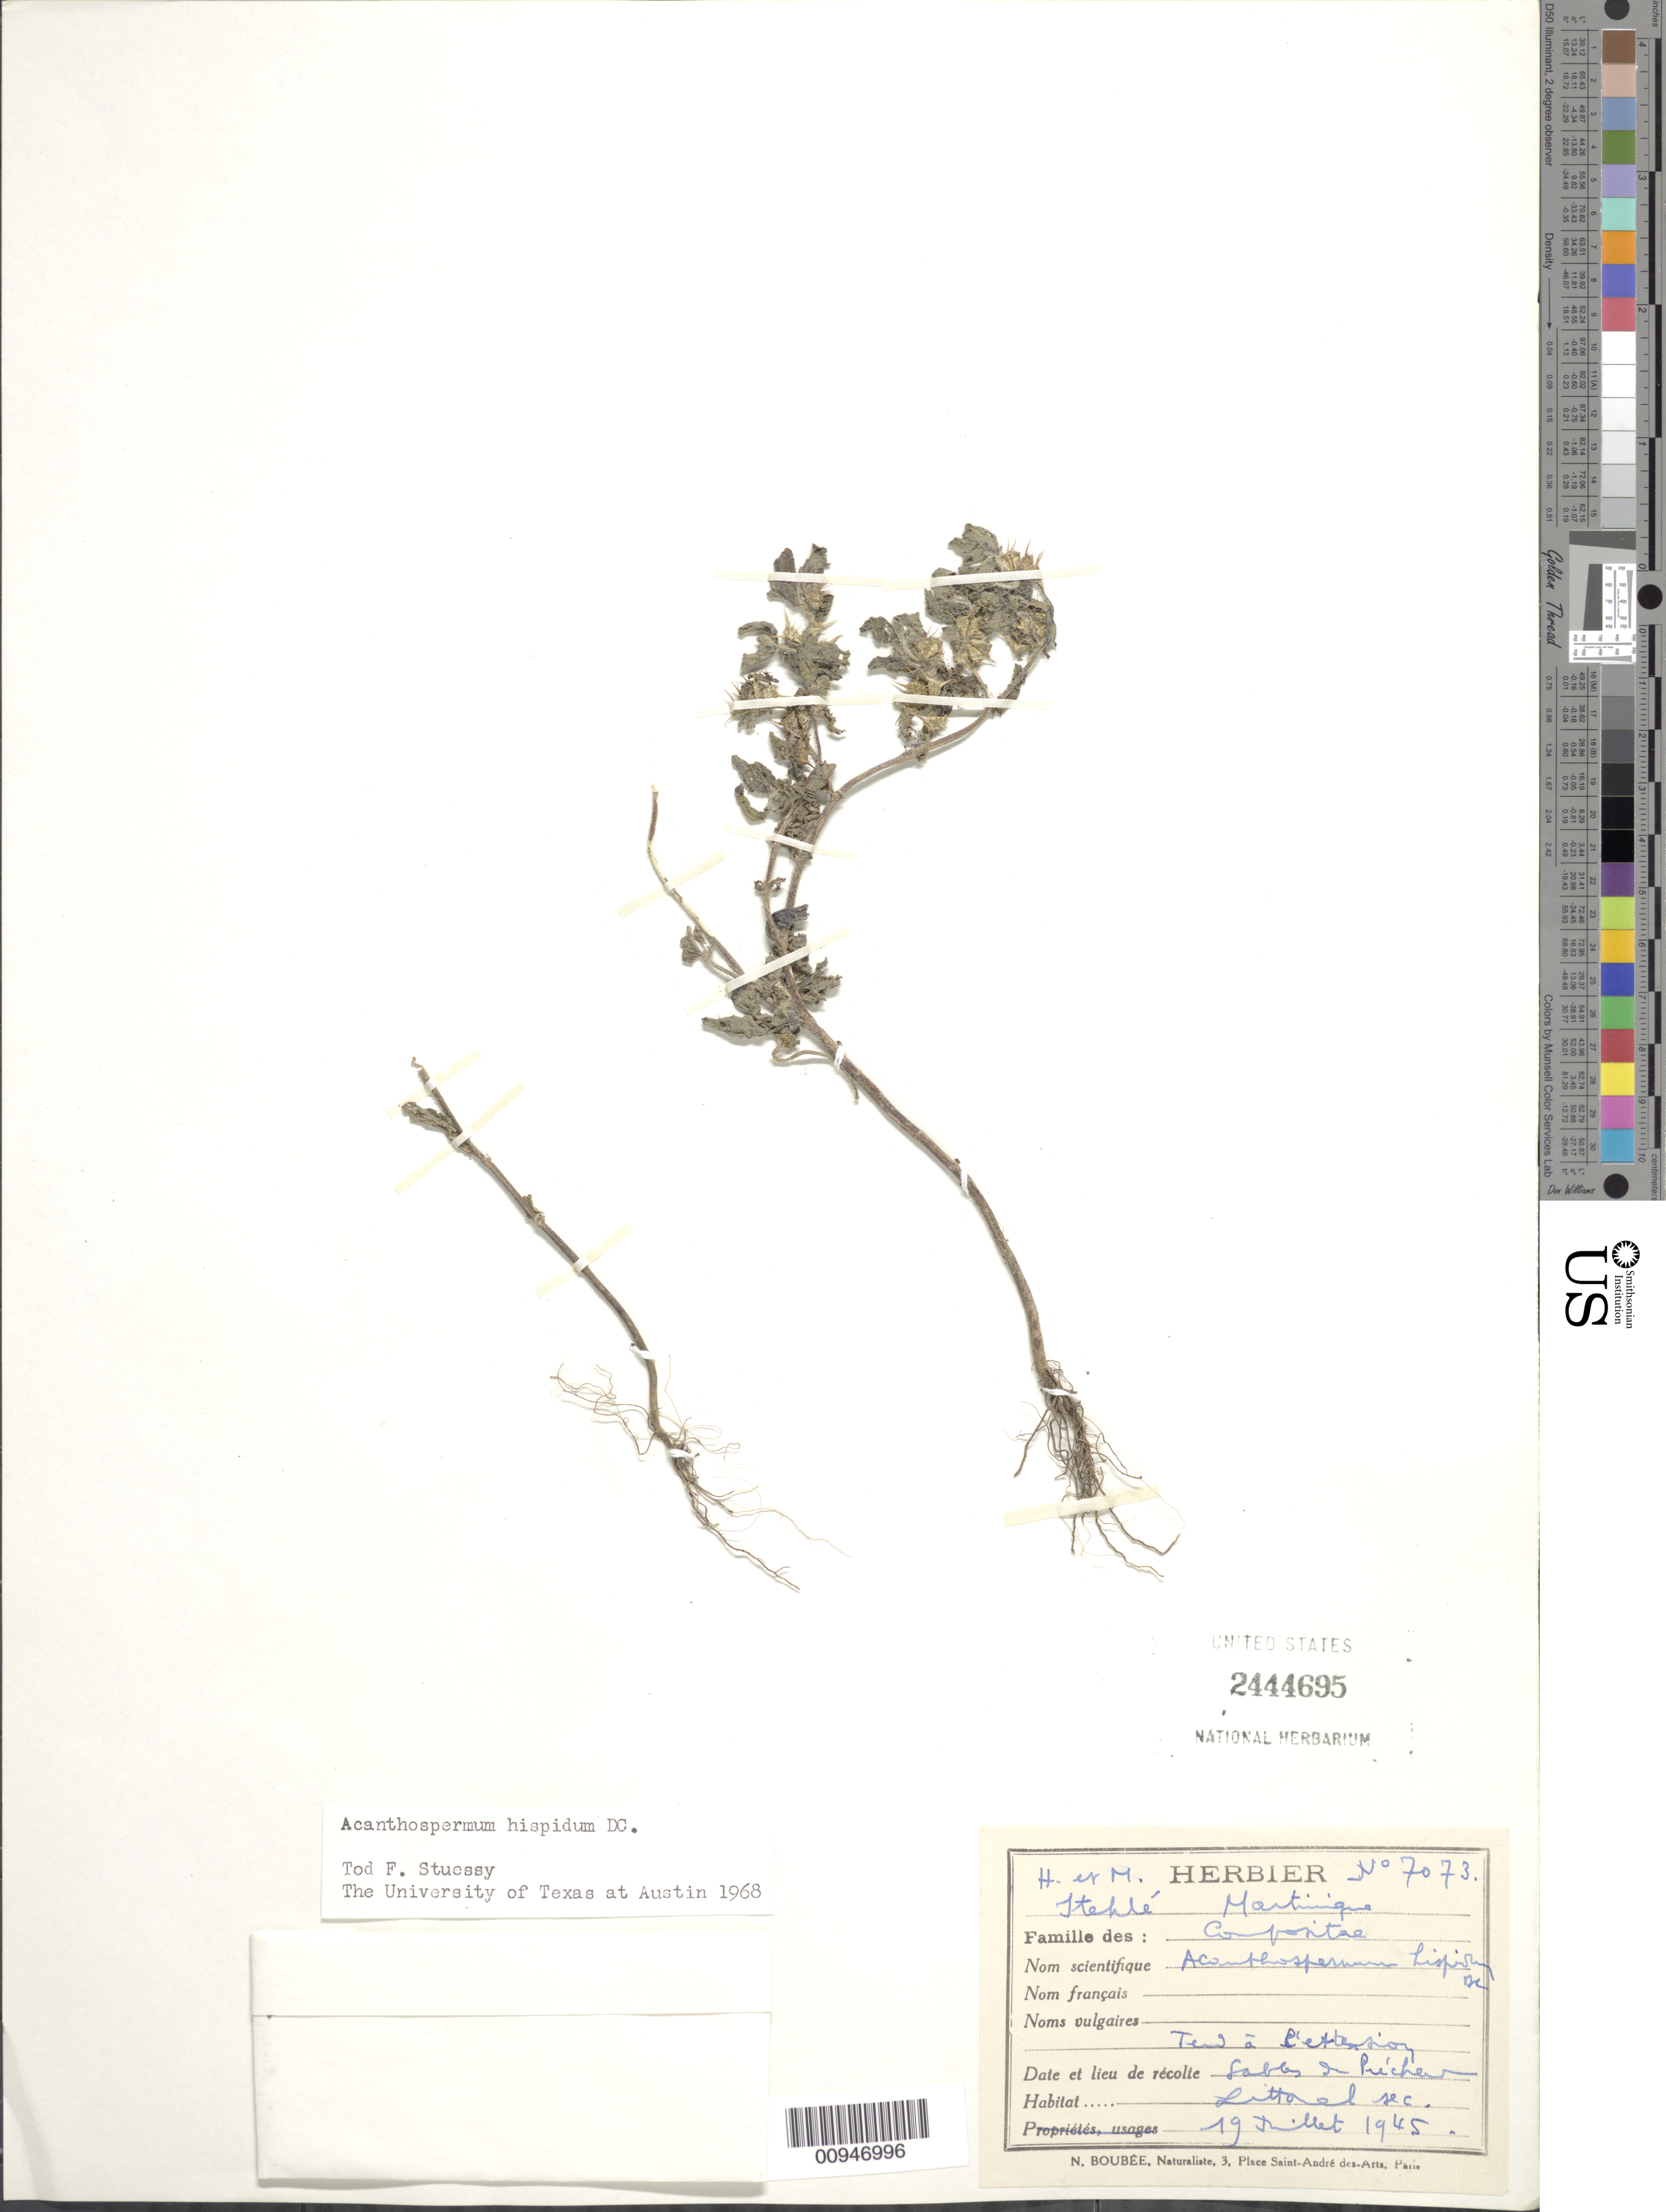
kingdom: Plantae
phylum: Tracheophyta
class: Magnoliopsida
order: Asterales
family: Asteraceae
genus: Acanthospermum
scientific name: Acanthospermum hispidum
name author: DC.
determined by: Stuessy, T. F.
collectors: H. Stehlé & M. Stehlé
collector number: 7073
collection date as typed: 19 Jul 1945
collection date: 1945-07-19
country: Martinique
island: Martinique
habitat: Littoral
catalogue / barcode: US 2444695